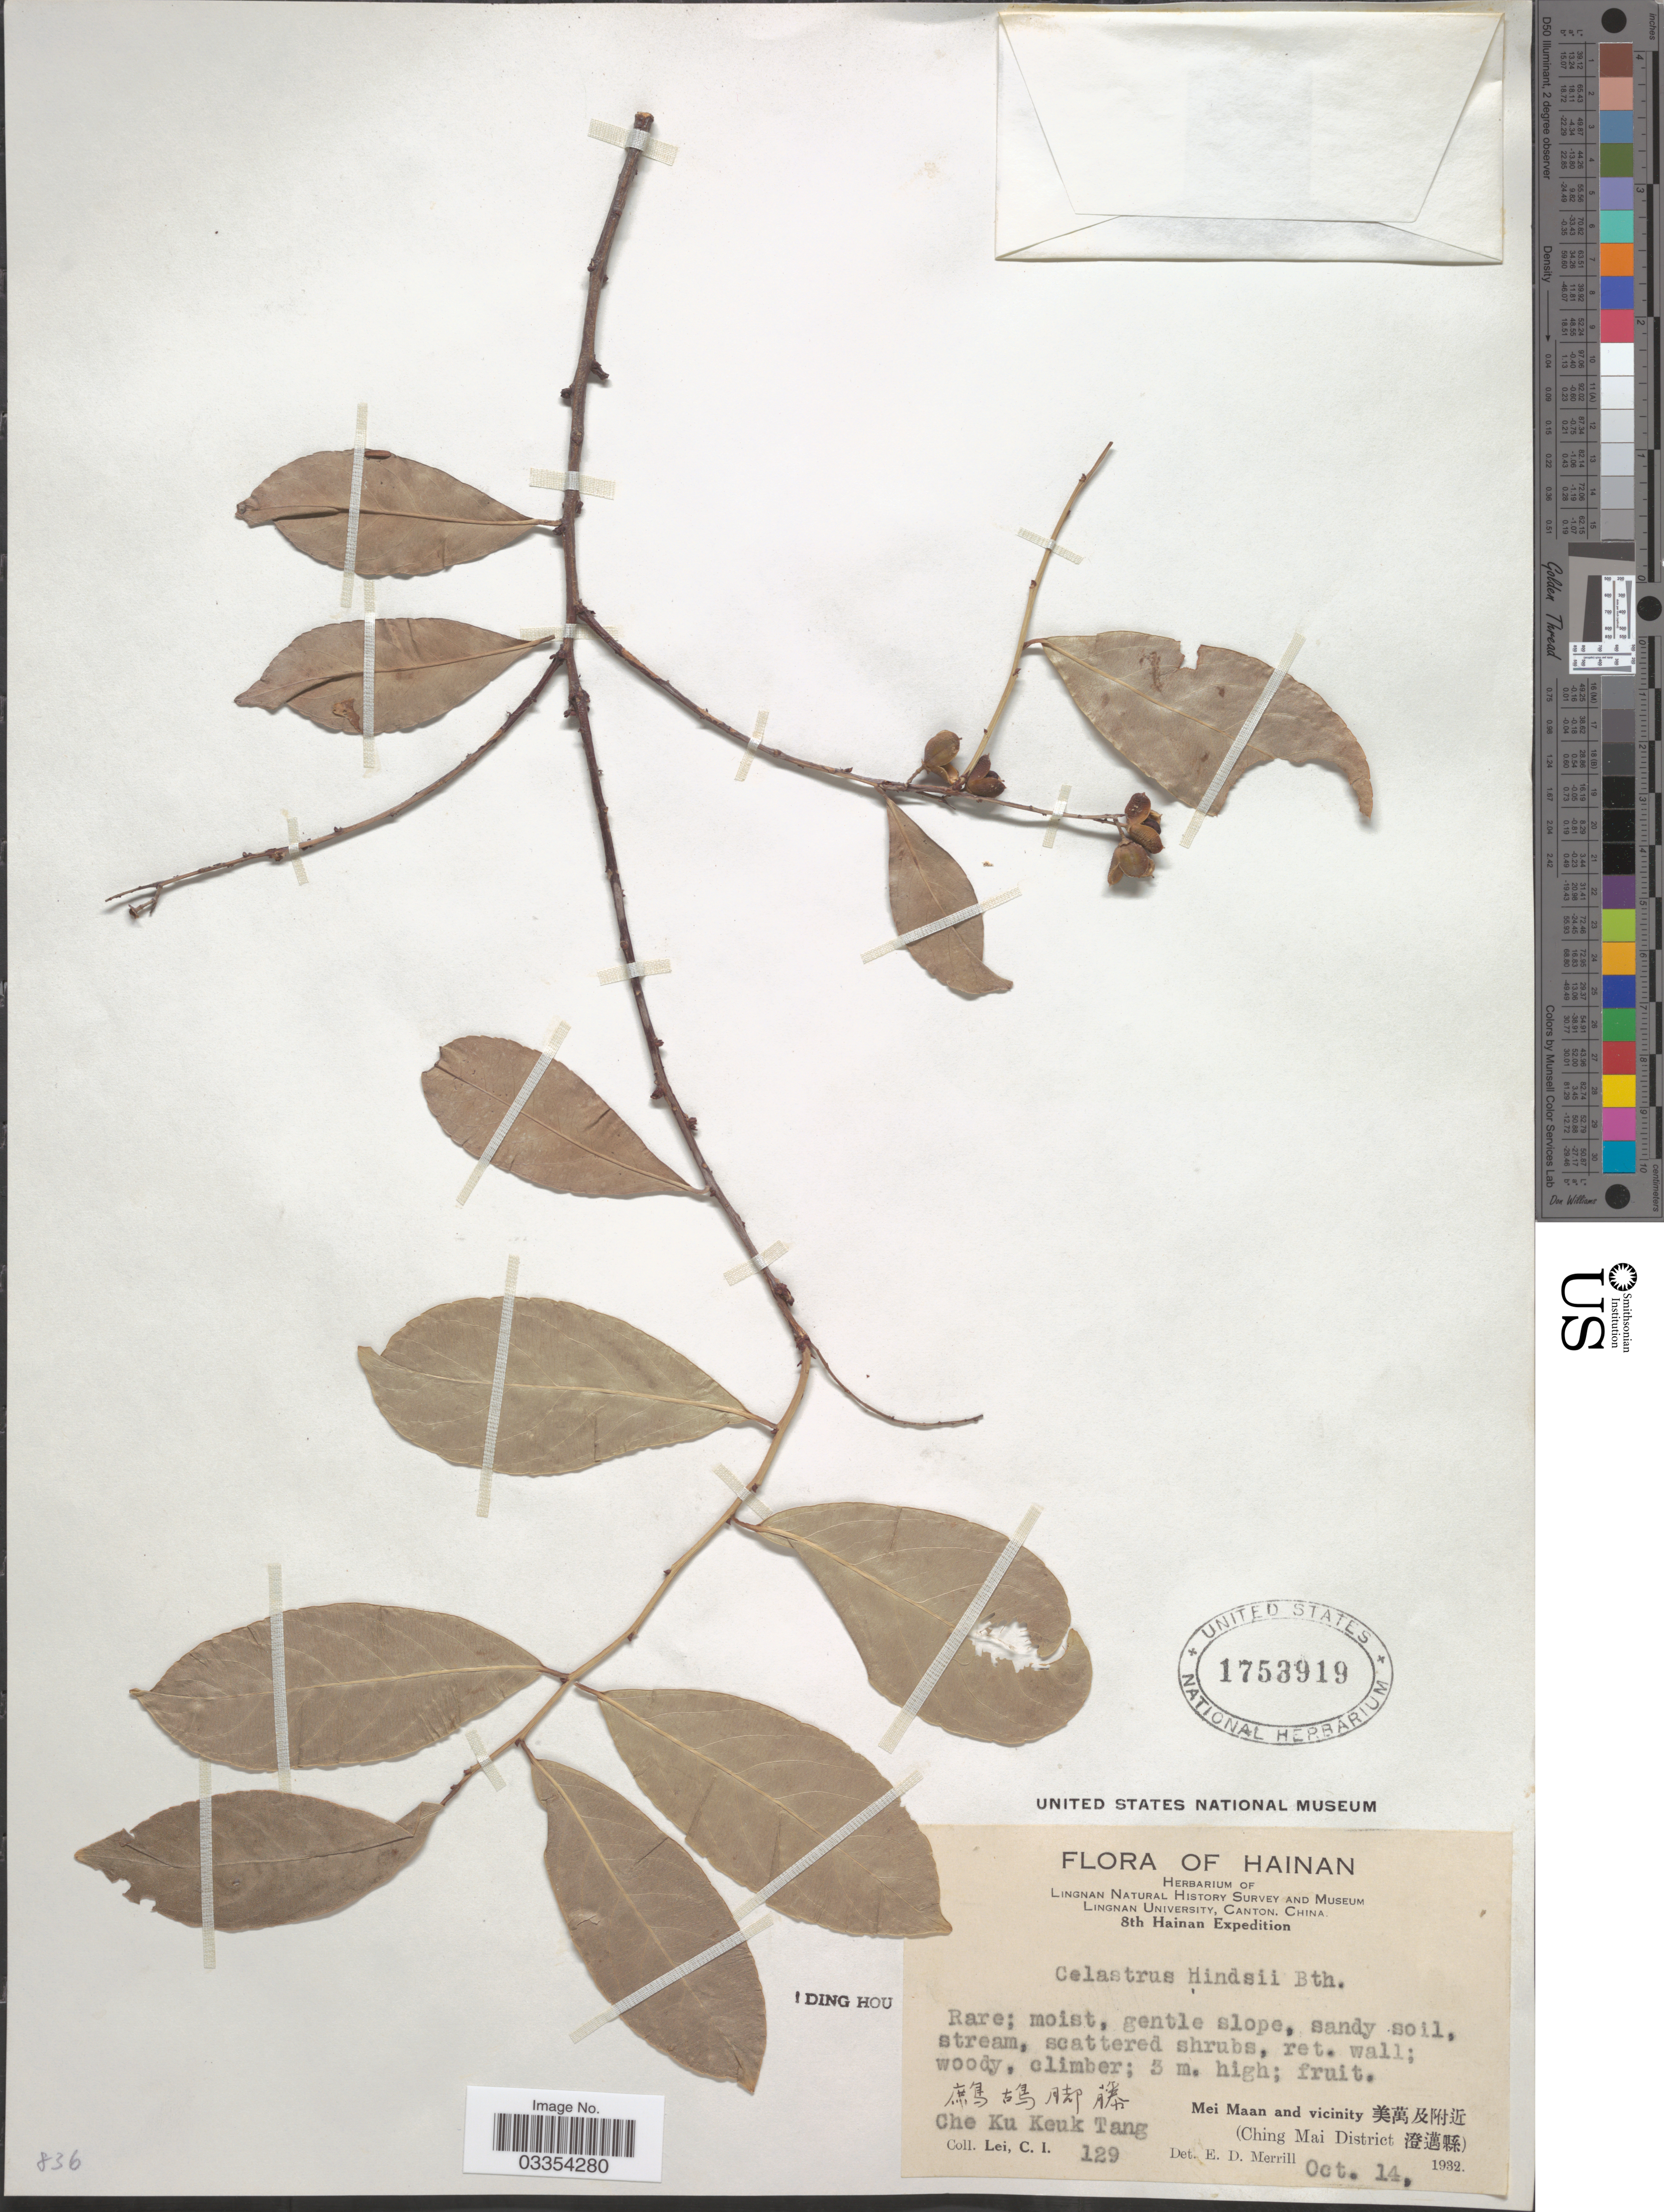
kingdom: Plantae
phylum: Tracheophyta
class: Magnoliopsida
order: Celastrales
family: Celastraceae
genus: Celastrus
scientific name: Celastrus hindsii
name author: Benth.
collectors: C. I. Lei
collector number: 129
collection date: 1932-10-14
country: China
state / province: Hainan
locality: X. Che Ku Keuk Tang. [unsure placement] Mei Maan and vicinity X. (Ching Mai District X).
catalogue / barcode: US 1753919